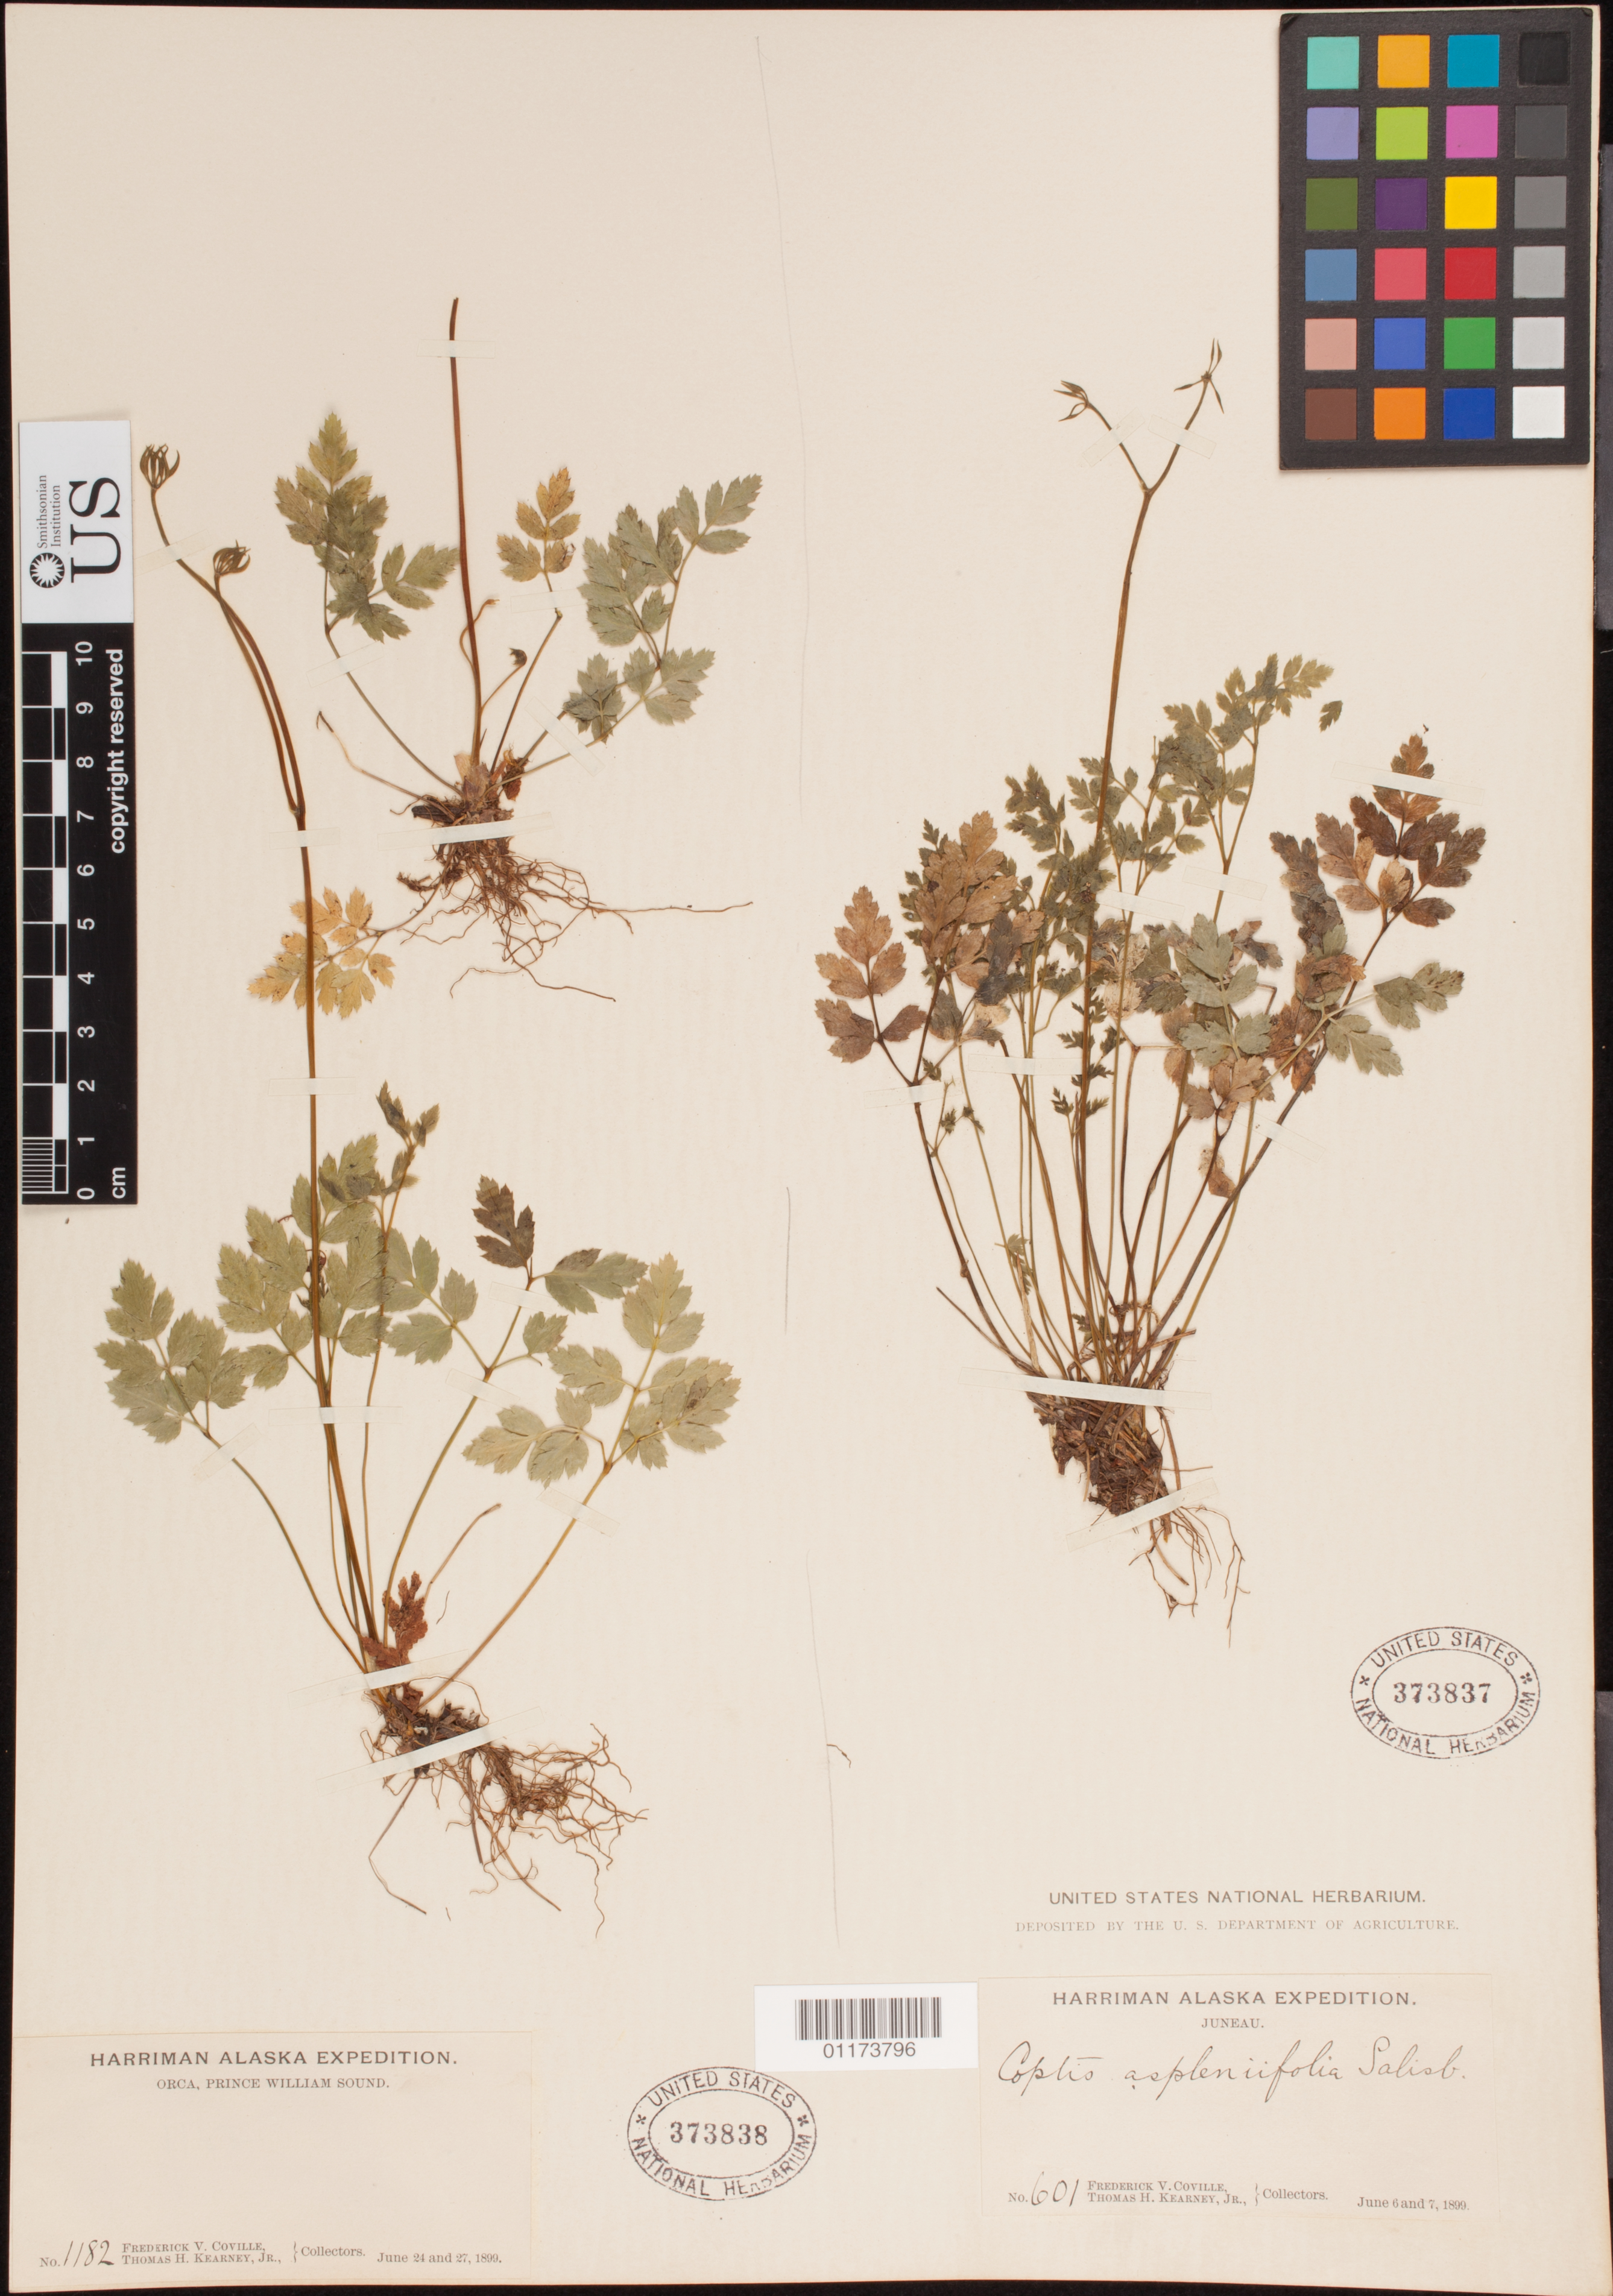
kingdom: Plantae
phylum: Tracheophyta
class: Magnoliopsida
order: Ranunculales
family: Ranunculaceae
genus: Coptis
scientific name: Coptis asplenifolia ined ?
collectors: F. V. Coville & T. H. Kearney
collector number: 601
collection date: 1899-06-06,1899-06-07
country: United States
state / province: Alaska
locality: Juneau.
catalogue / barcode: US 373837